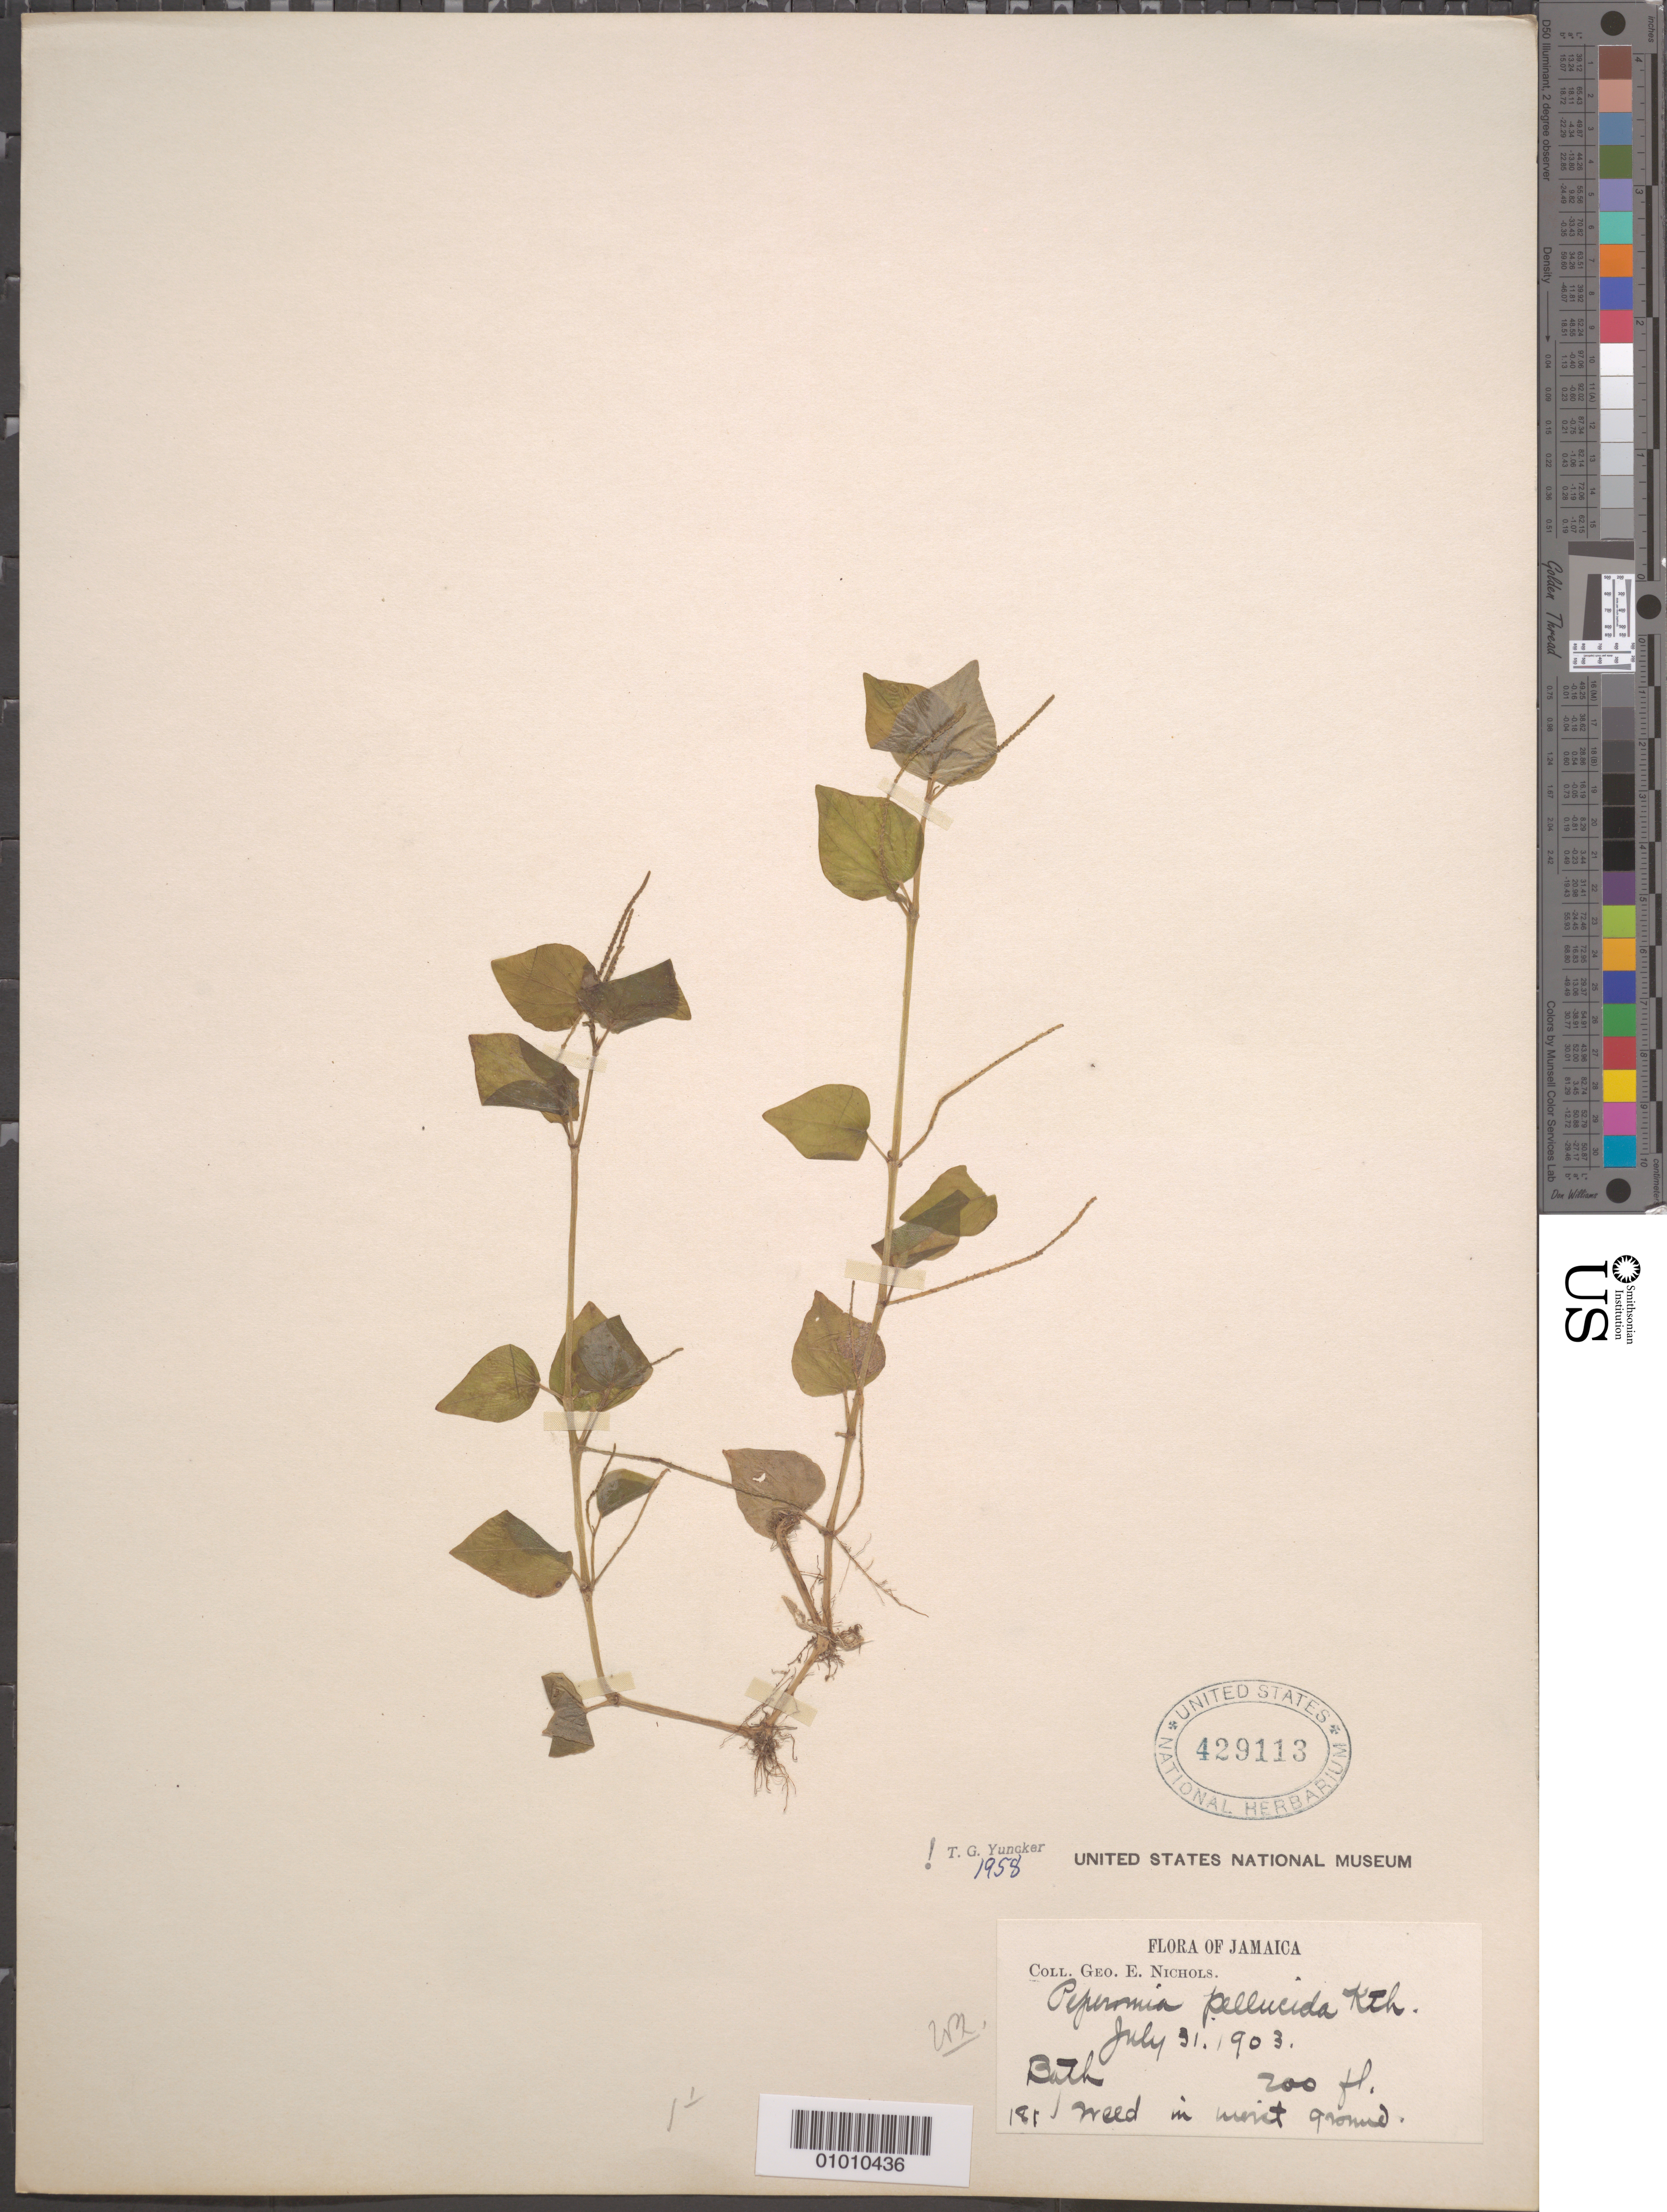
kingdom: Plantae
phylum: Tracheophyta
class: Magnoliopsida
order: Piperales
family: Piperaceae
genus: Peperomia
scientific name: Peperomia pellucida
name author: (L.) Kunth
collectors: G. E. Nichols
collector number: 181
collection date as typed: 31 Jul 1903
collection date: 1903-07-31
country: Jamaica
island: Jamaica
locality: Bath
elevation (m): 61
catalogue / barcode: US 429113